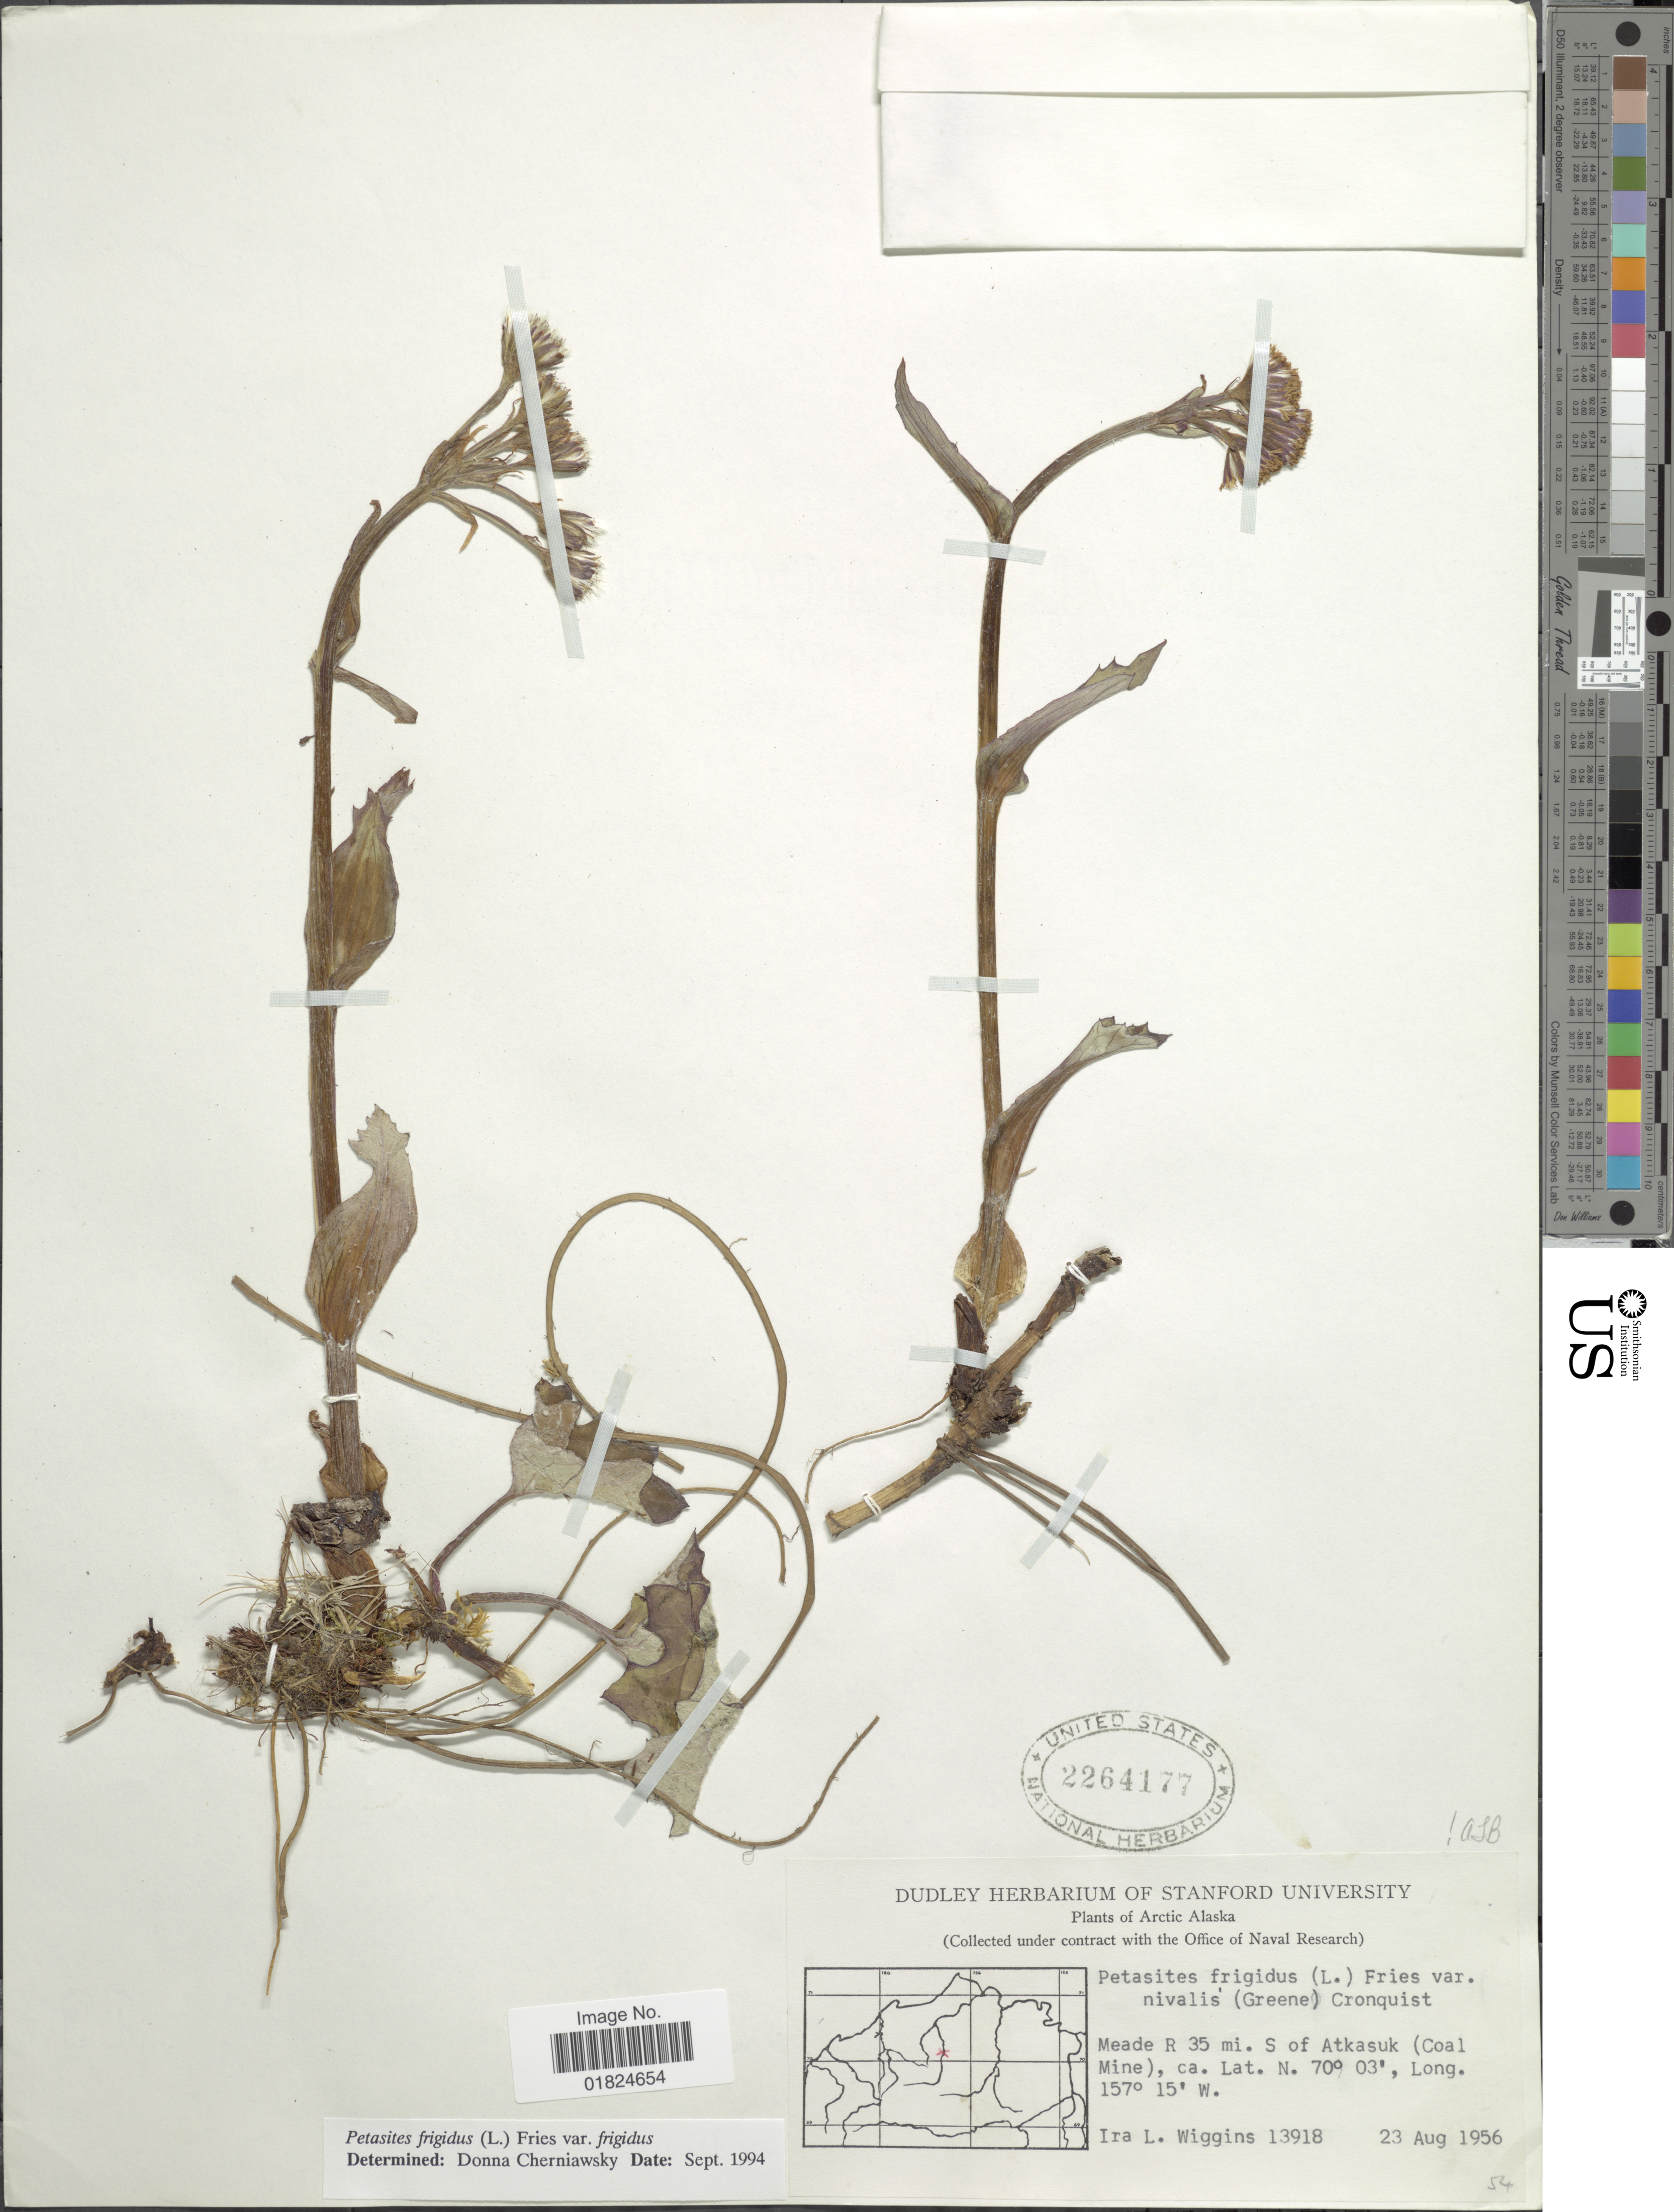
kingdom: Plantae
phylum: Tracheophyta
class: Magnoliopsida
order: Asterales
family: Asteraceae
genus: Petasites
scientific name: Petasites frigidus var. frigidus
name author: (L.) Fr.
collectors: I. L. Wiggins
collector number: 13918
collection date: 1956-08-23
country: United States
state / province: Alaska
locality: Arctic Alaska. Meade R 35 mi. S. of Atkasuk (Coal Mine),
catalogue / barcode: US 2264177